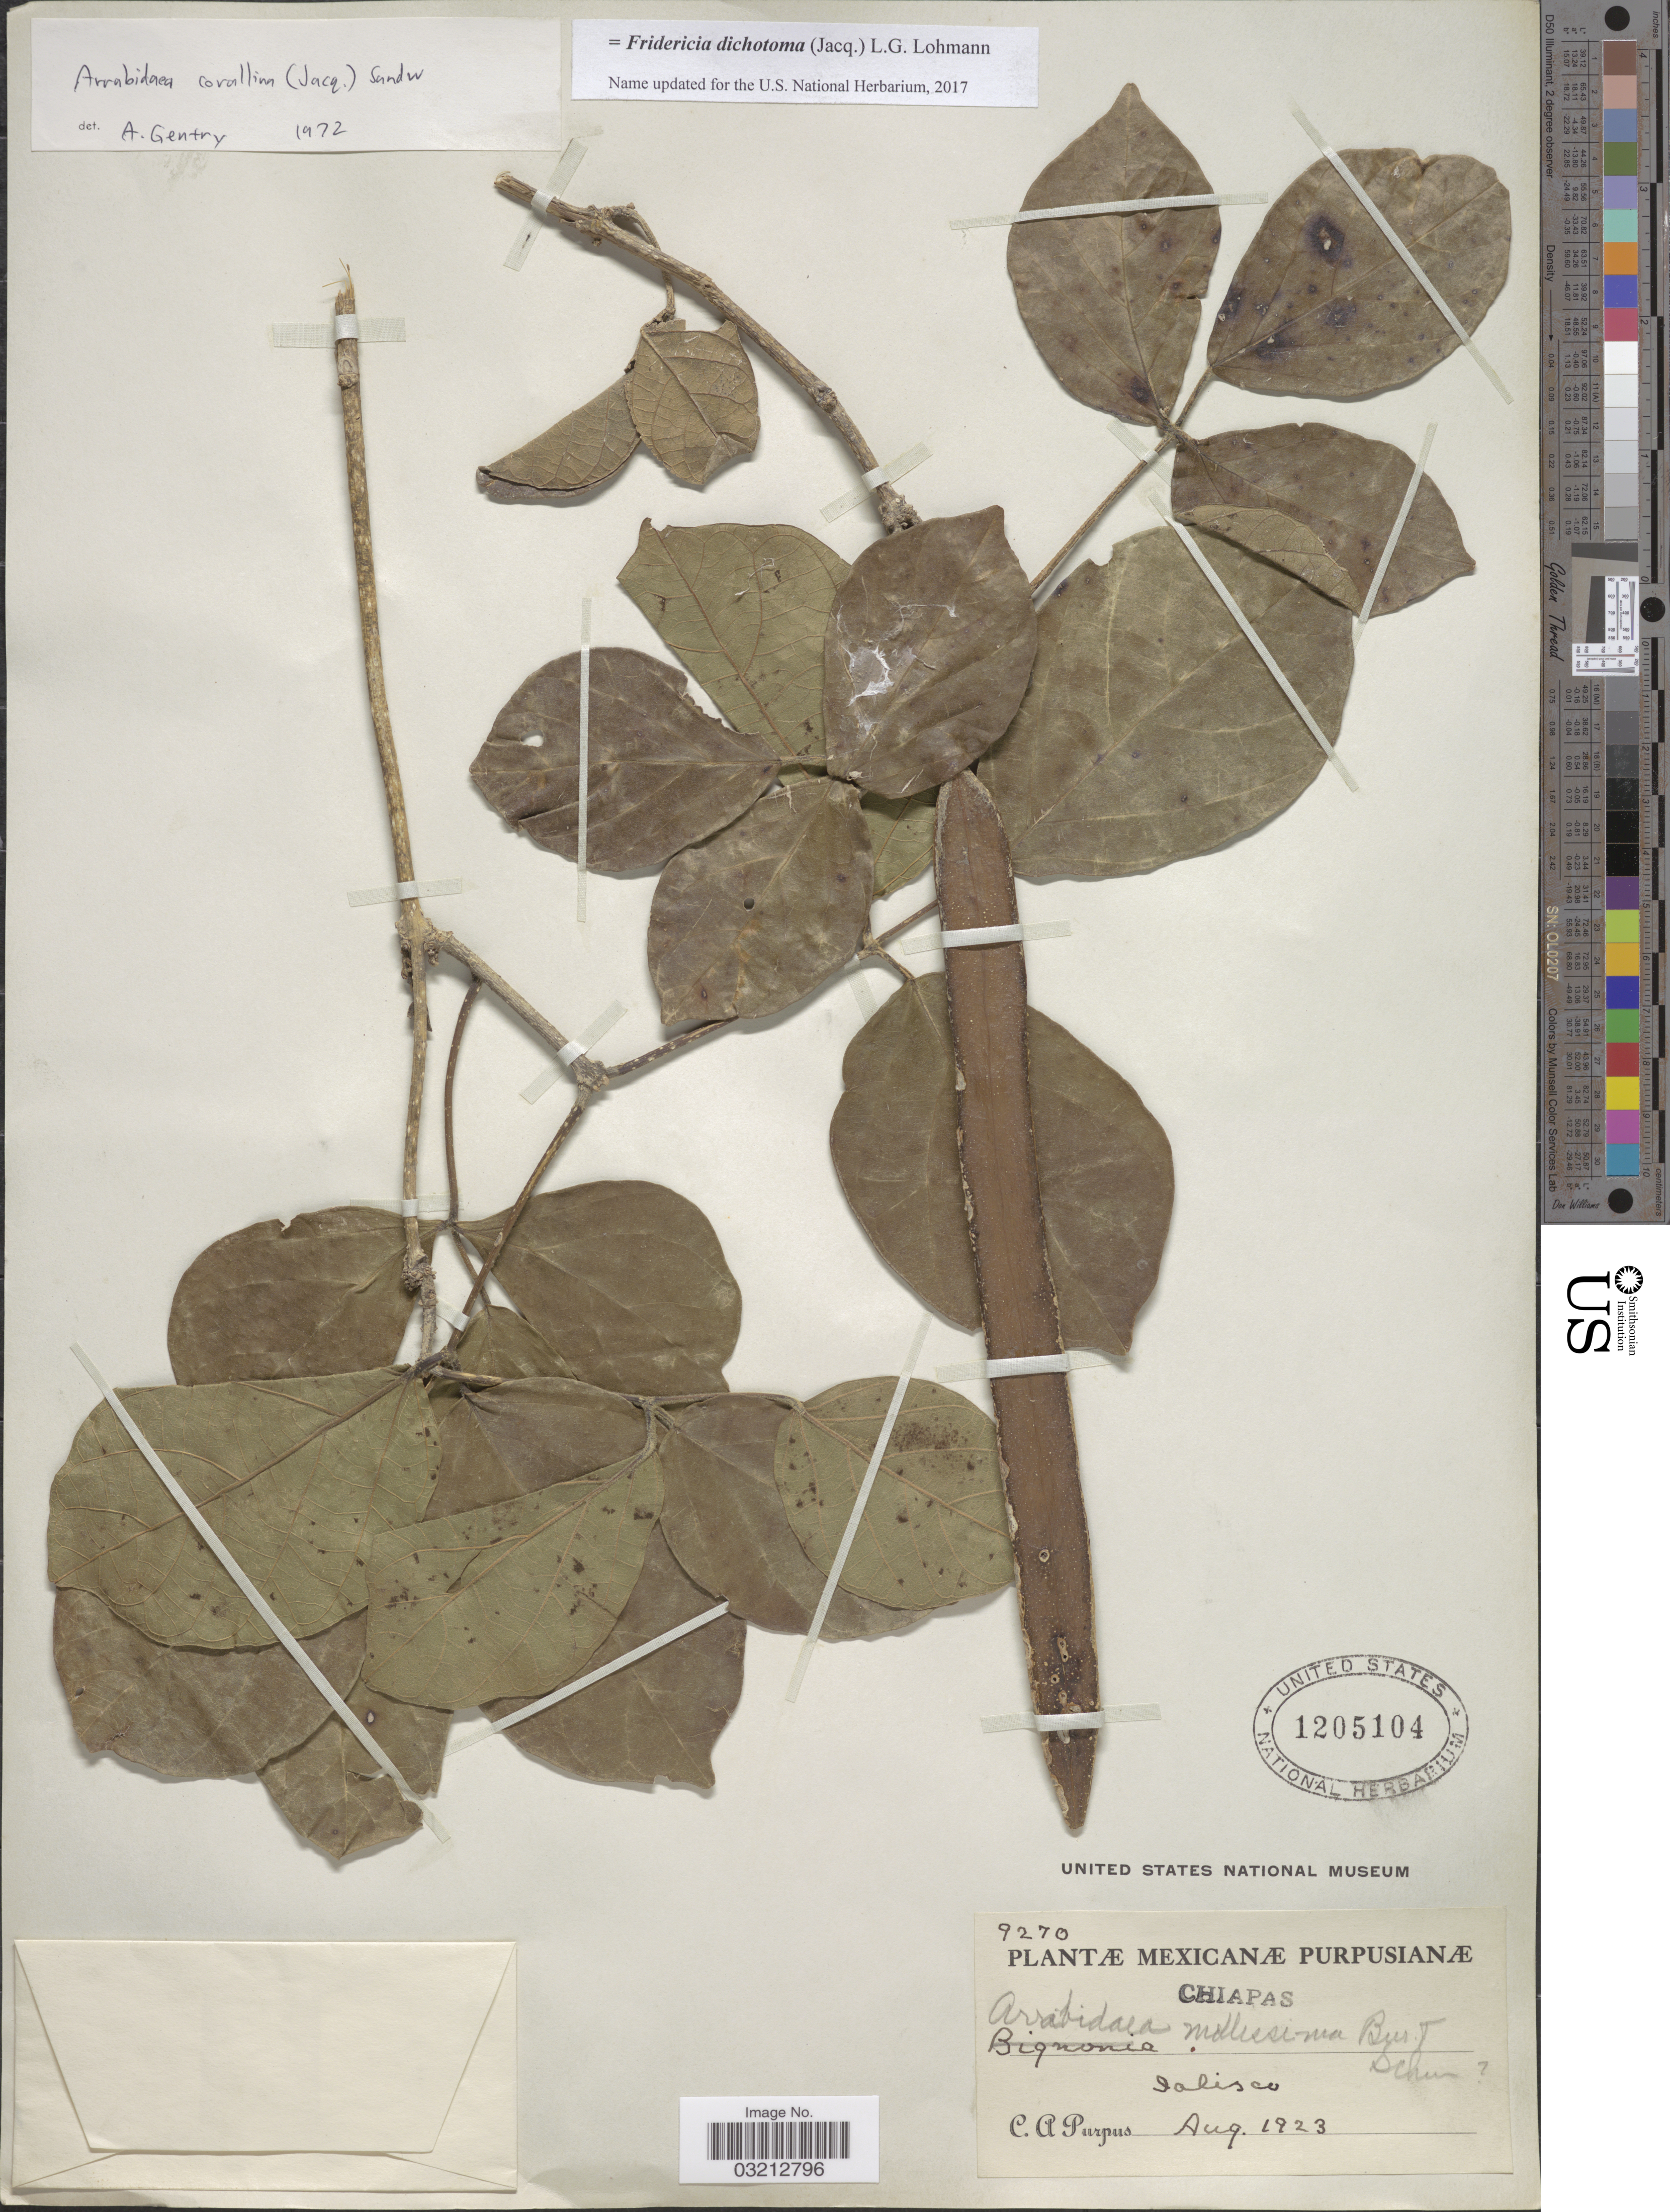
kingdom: Plantae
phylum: Tracheophyta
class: Magnoliopsida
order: Lamiales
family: Bignoniaceae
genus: Fridericia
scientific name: Fridericia dichotoma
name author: (Jacq.) L.G. Lohmann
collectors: C. A. Purpus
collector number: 9270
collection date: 1923-08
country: Mexico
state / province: Jalisco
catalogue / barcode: US 1205104